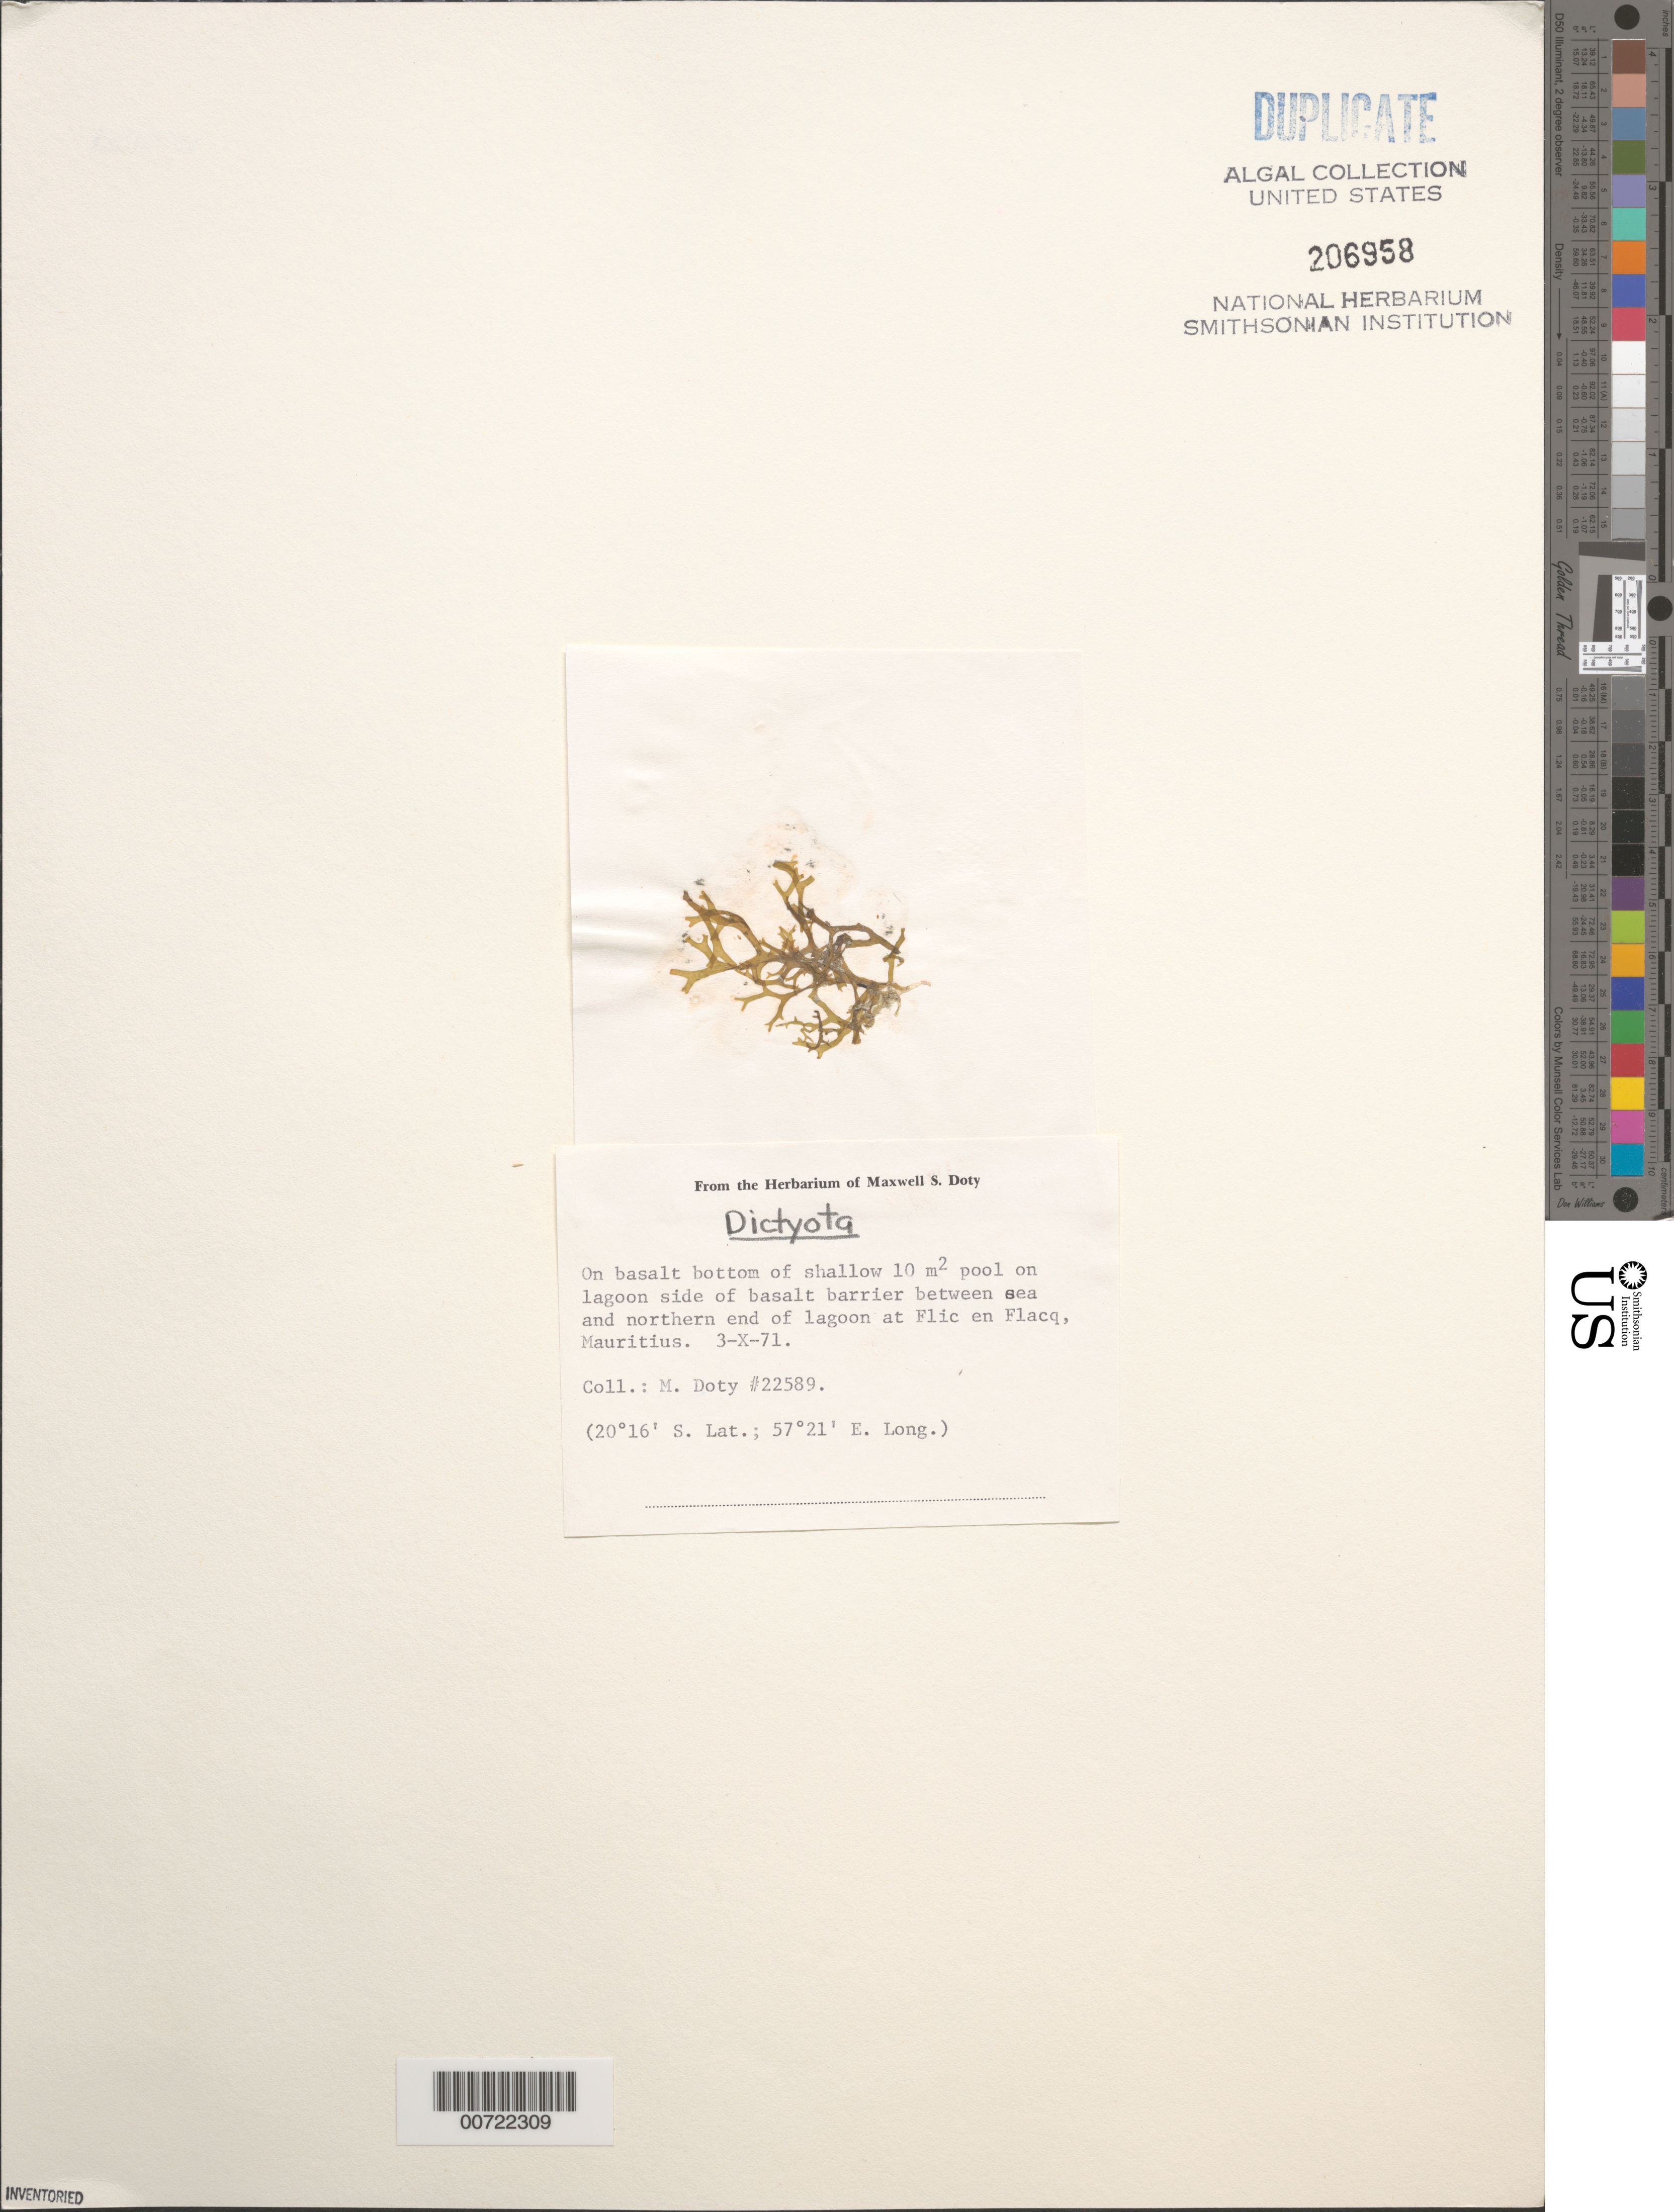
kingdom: Chromista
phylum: Ochrophyta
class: Phaeophyceae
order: Dictyotales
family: Dictyotaceae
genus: Dictyota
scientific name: Dictyota sp.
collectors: M. S. Doty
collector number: MSD 22589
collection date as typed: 03 Oct 1971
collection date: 1971-10-03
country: Mauritius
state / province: Black River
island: Mauritius Island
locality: Flic-en-Flacq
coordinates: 20 16' S. Lat., 57 21' E. Long.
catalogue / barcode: US 206958